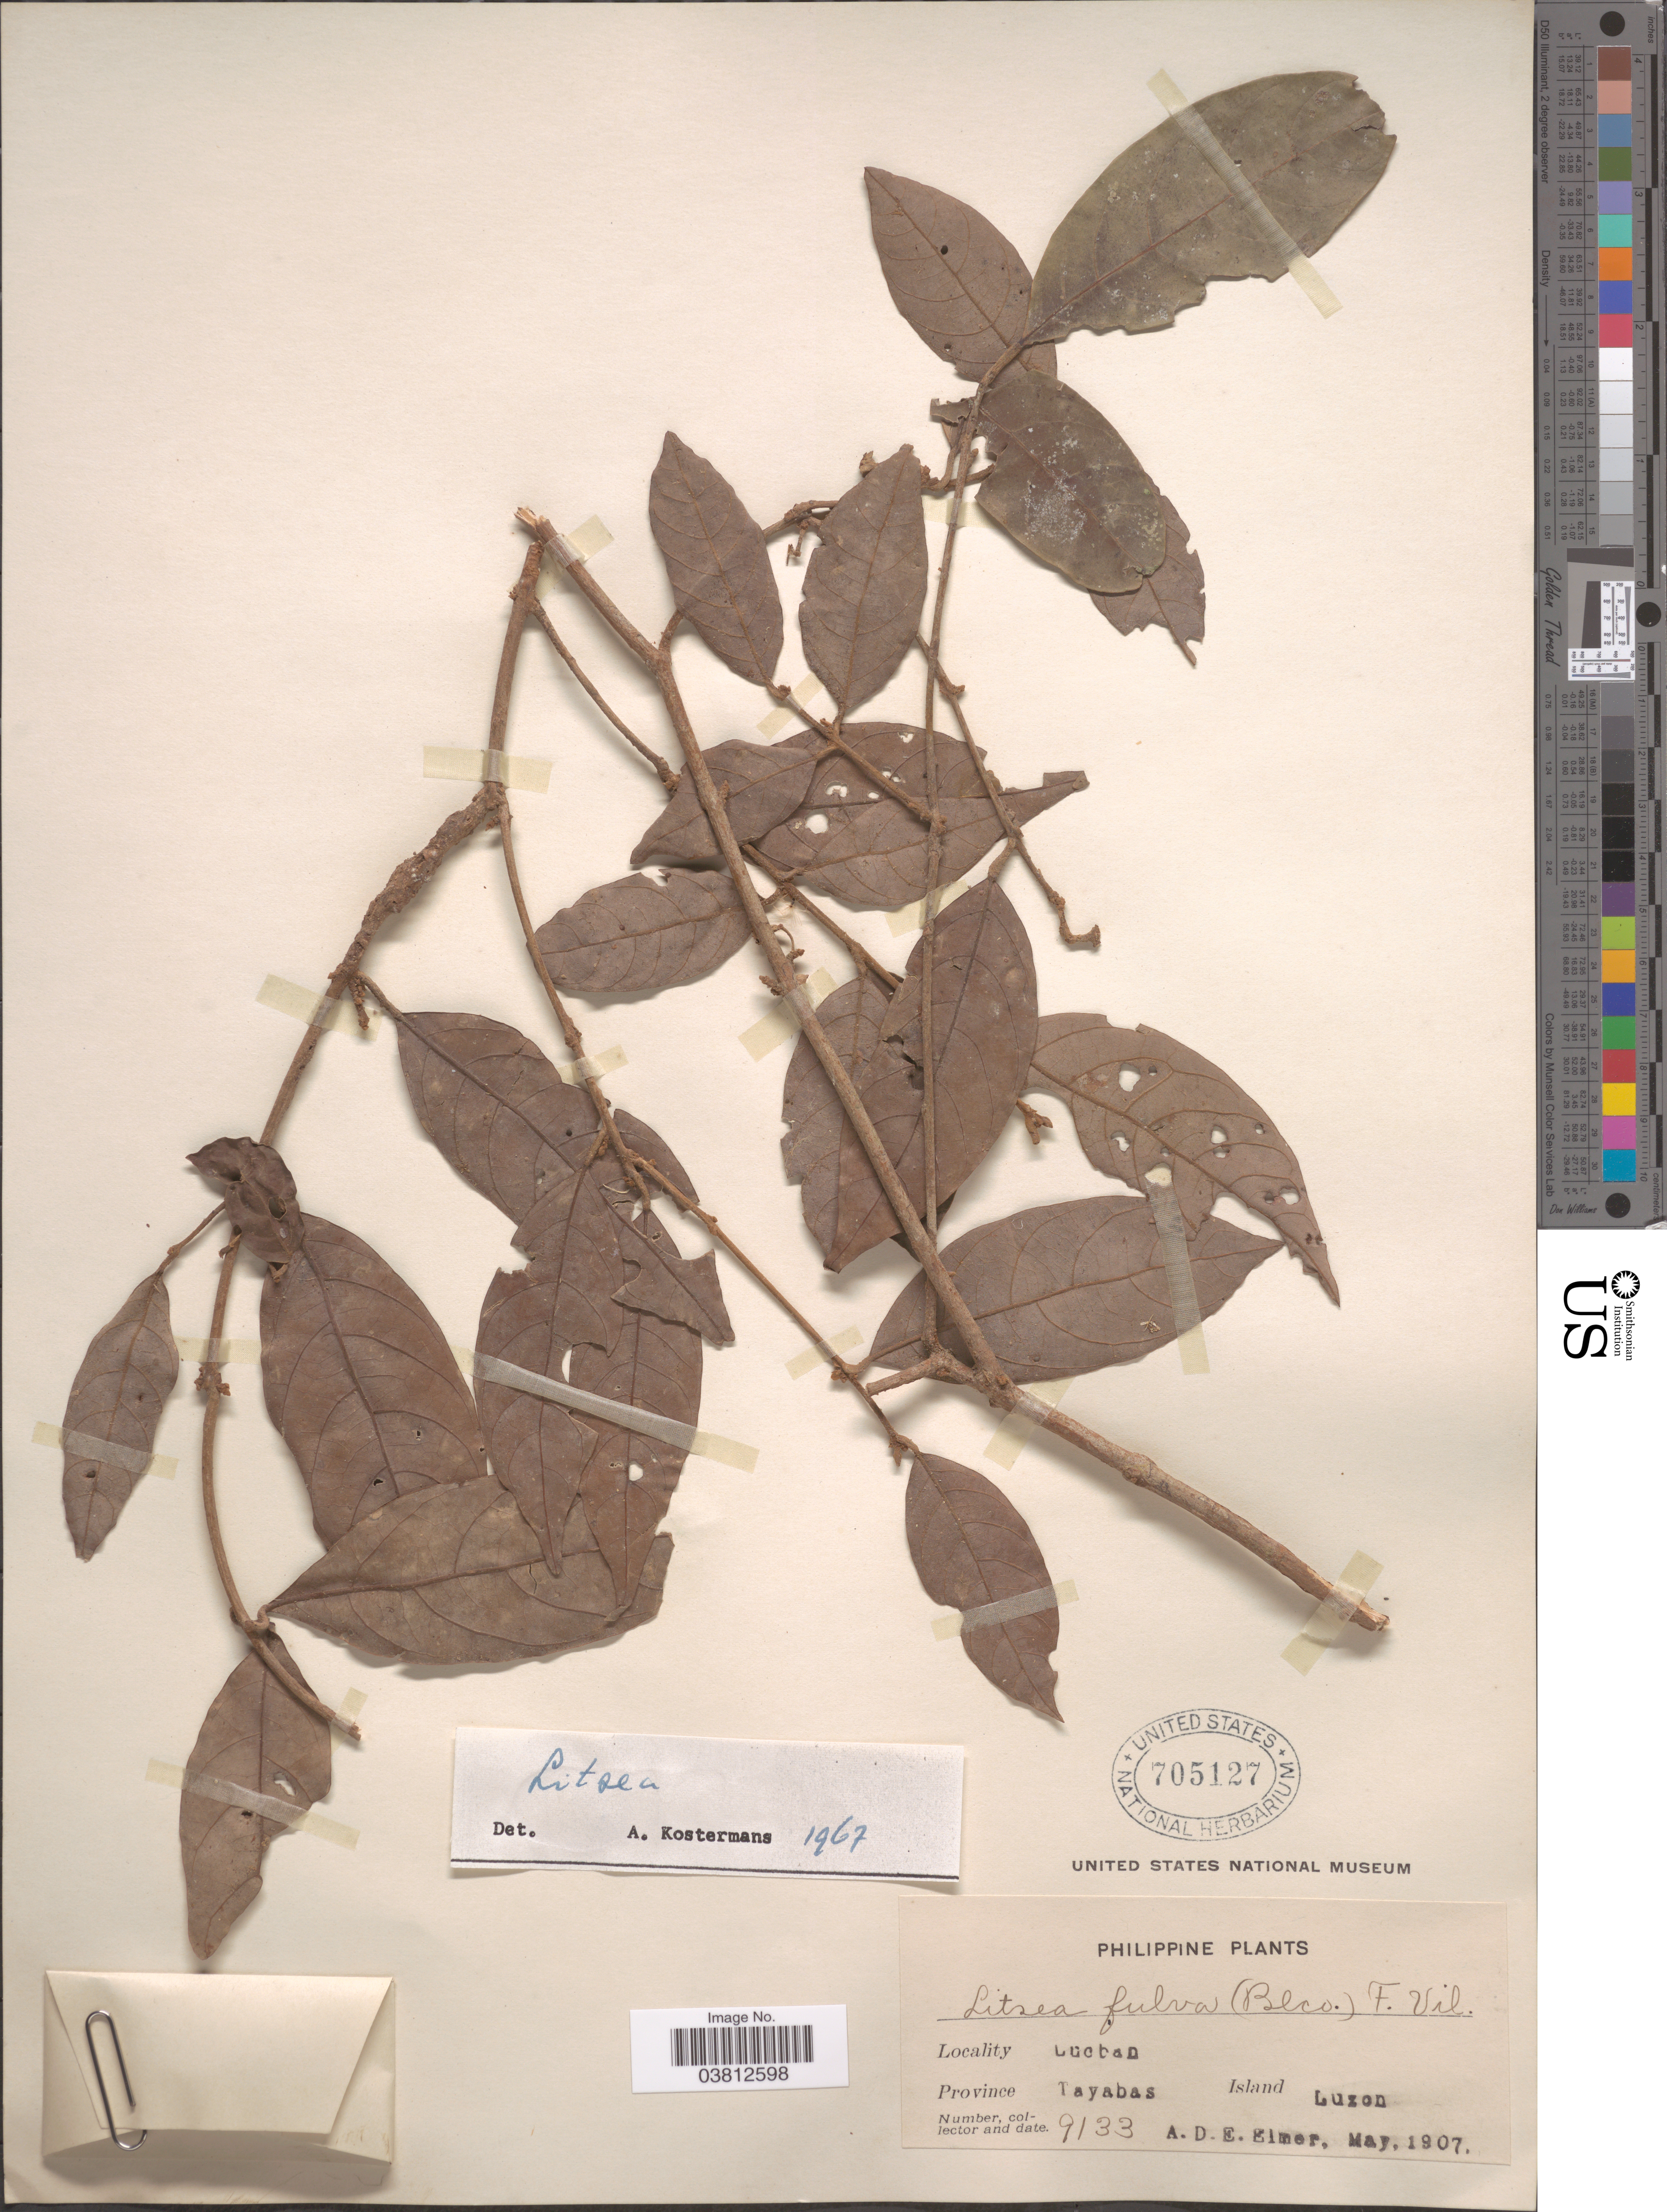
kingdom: Plantae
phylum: Tracheophyta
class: Magnoliopsida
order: Laurales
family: Lauraceae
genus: Litsea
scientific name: Litsea sp.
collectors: A. D. E. Elmer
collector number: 9133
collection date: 1907-05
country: Philippines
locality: Lucban. Province Tayabas. Island Luzon.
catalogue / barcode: US 705127